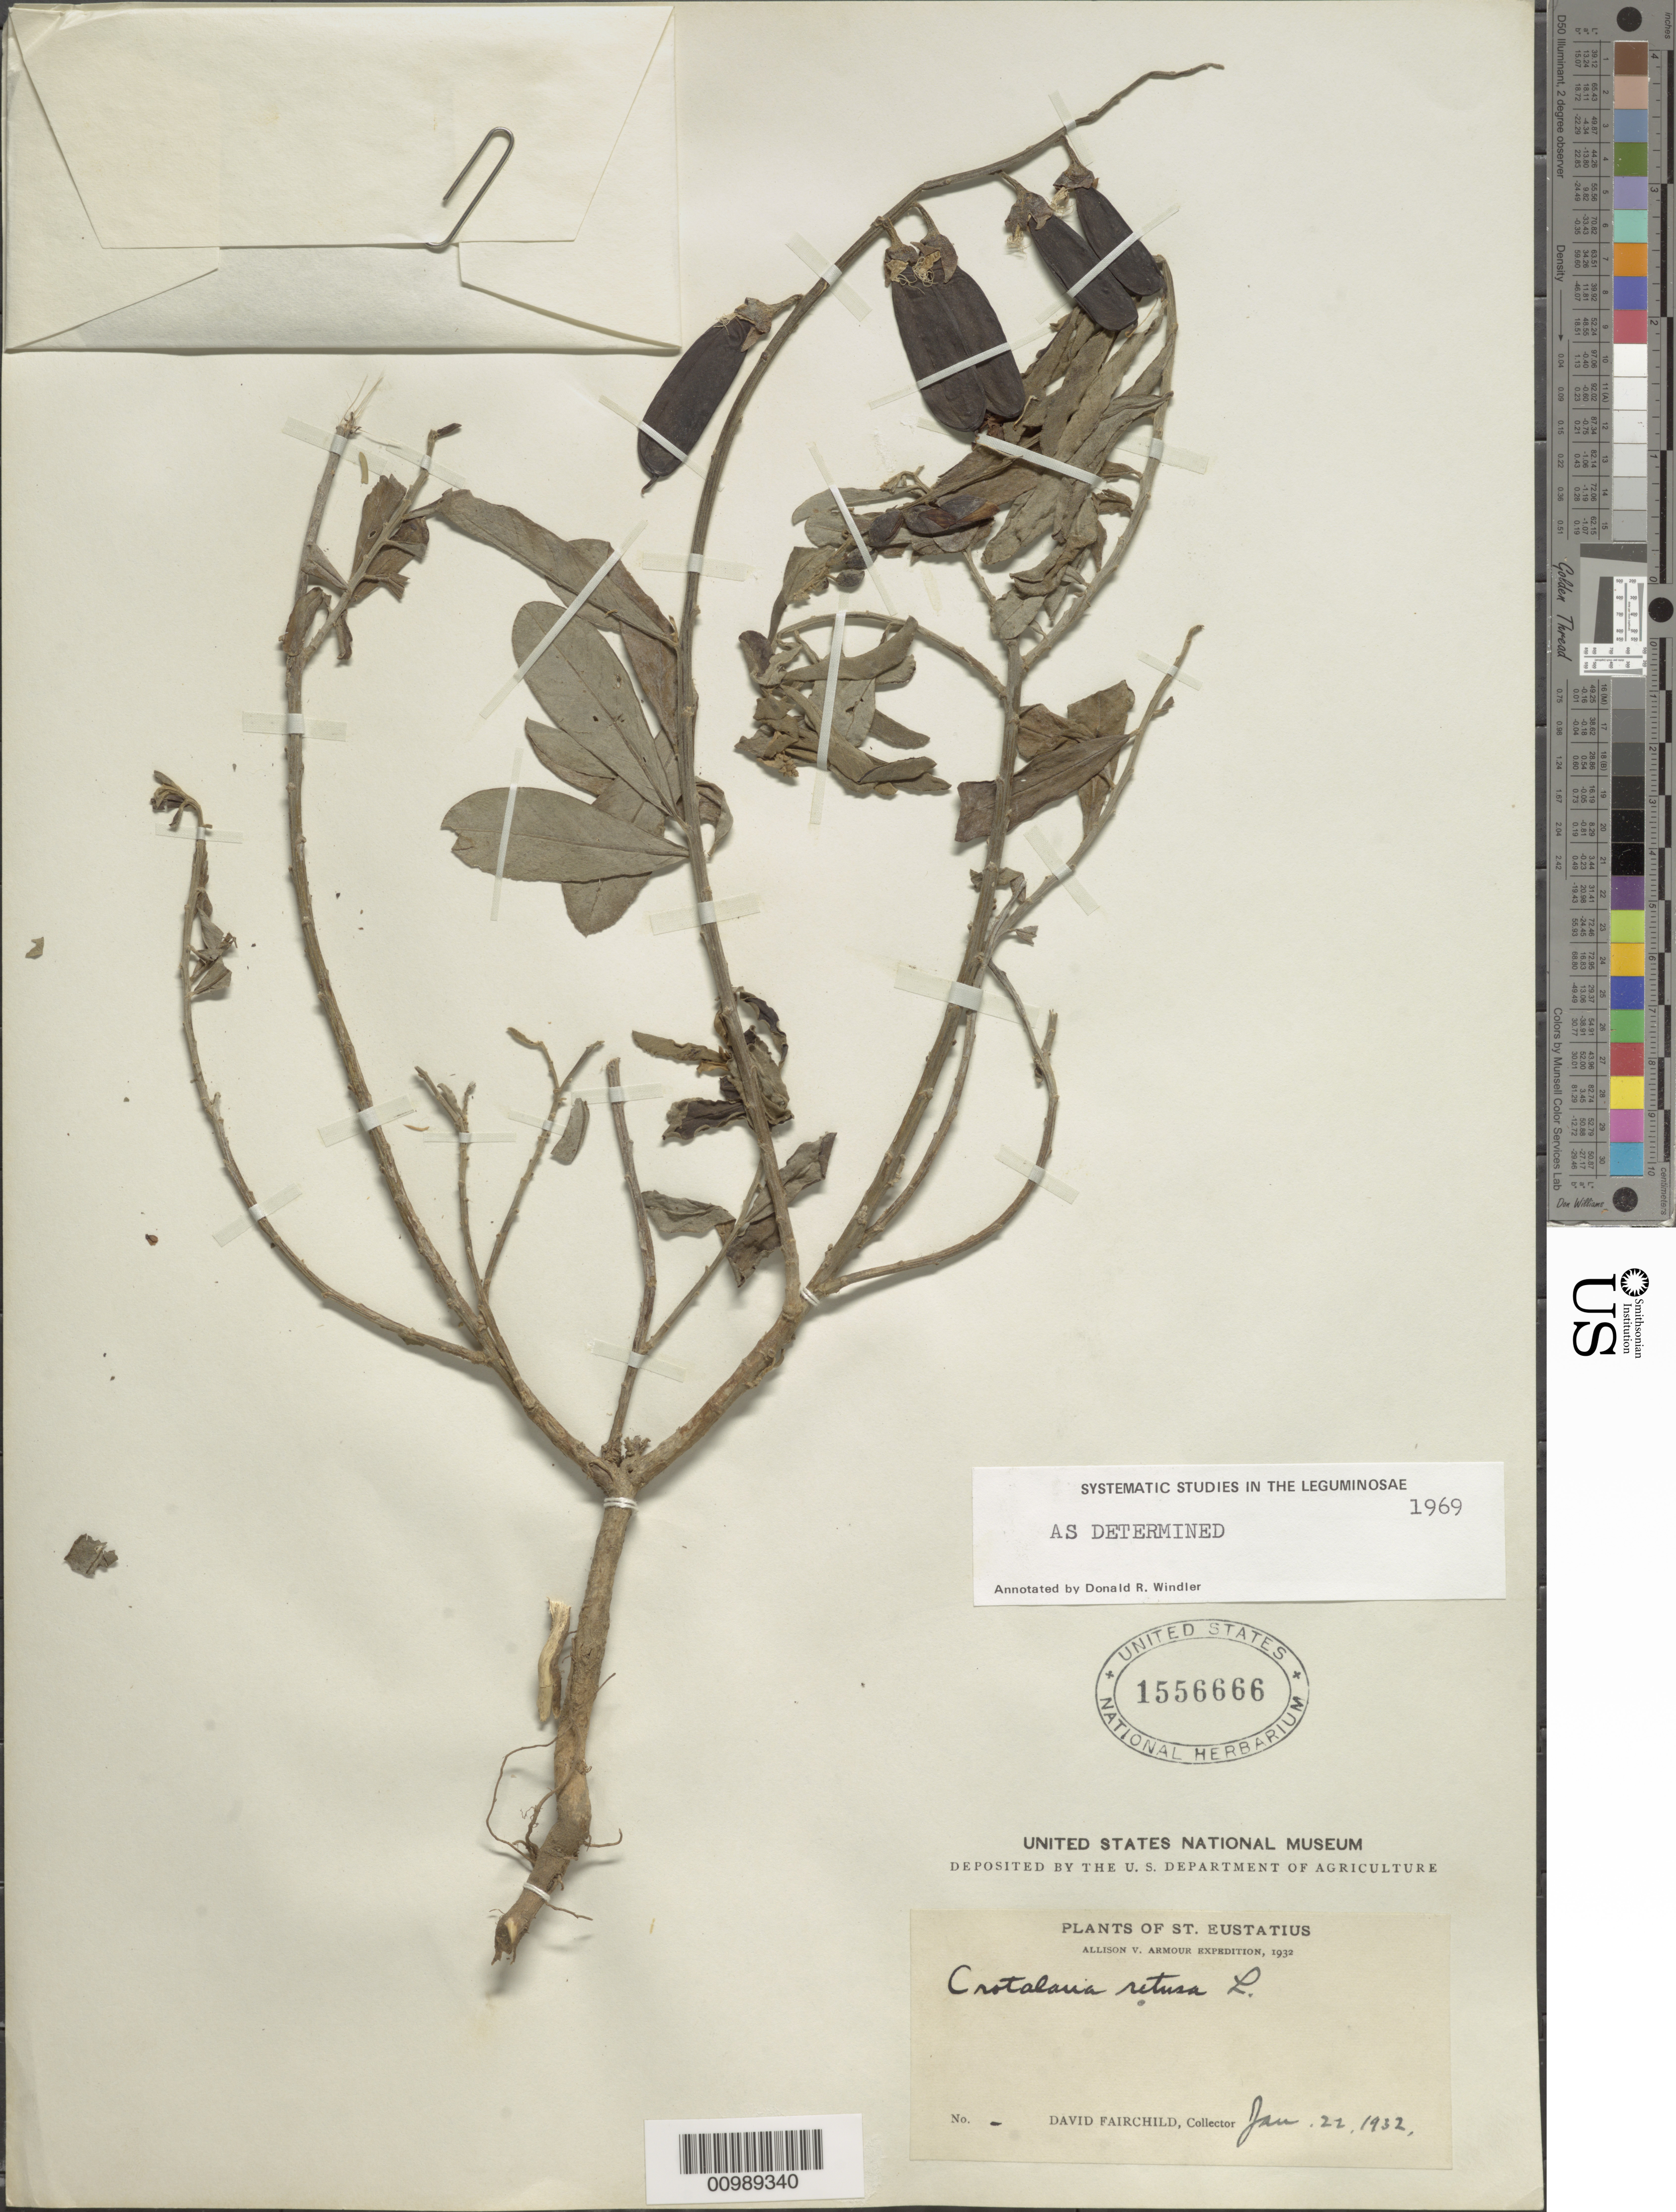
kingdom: Plantae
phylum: Tracheophyta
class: Magnoliopsida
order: Fabales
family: Fabaceae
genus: Crotalaria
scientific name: Crotalaria retusa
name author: L.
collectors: D. Fairchild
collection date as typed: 22 Jan 1932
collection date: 1932-01-22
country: Netherlands Antilles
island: Sint Eustatius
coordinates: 0 N, 0 E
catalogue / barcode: US 1556666